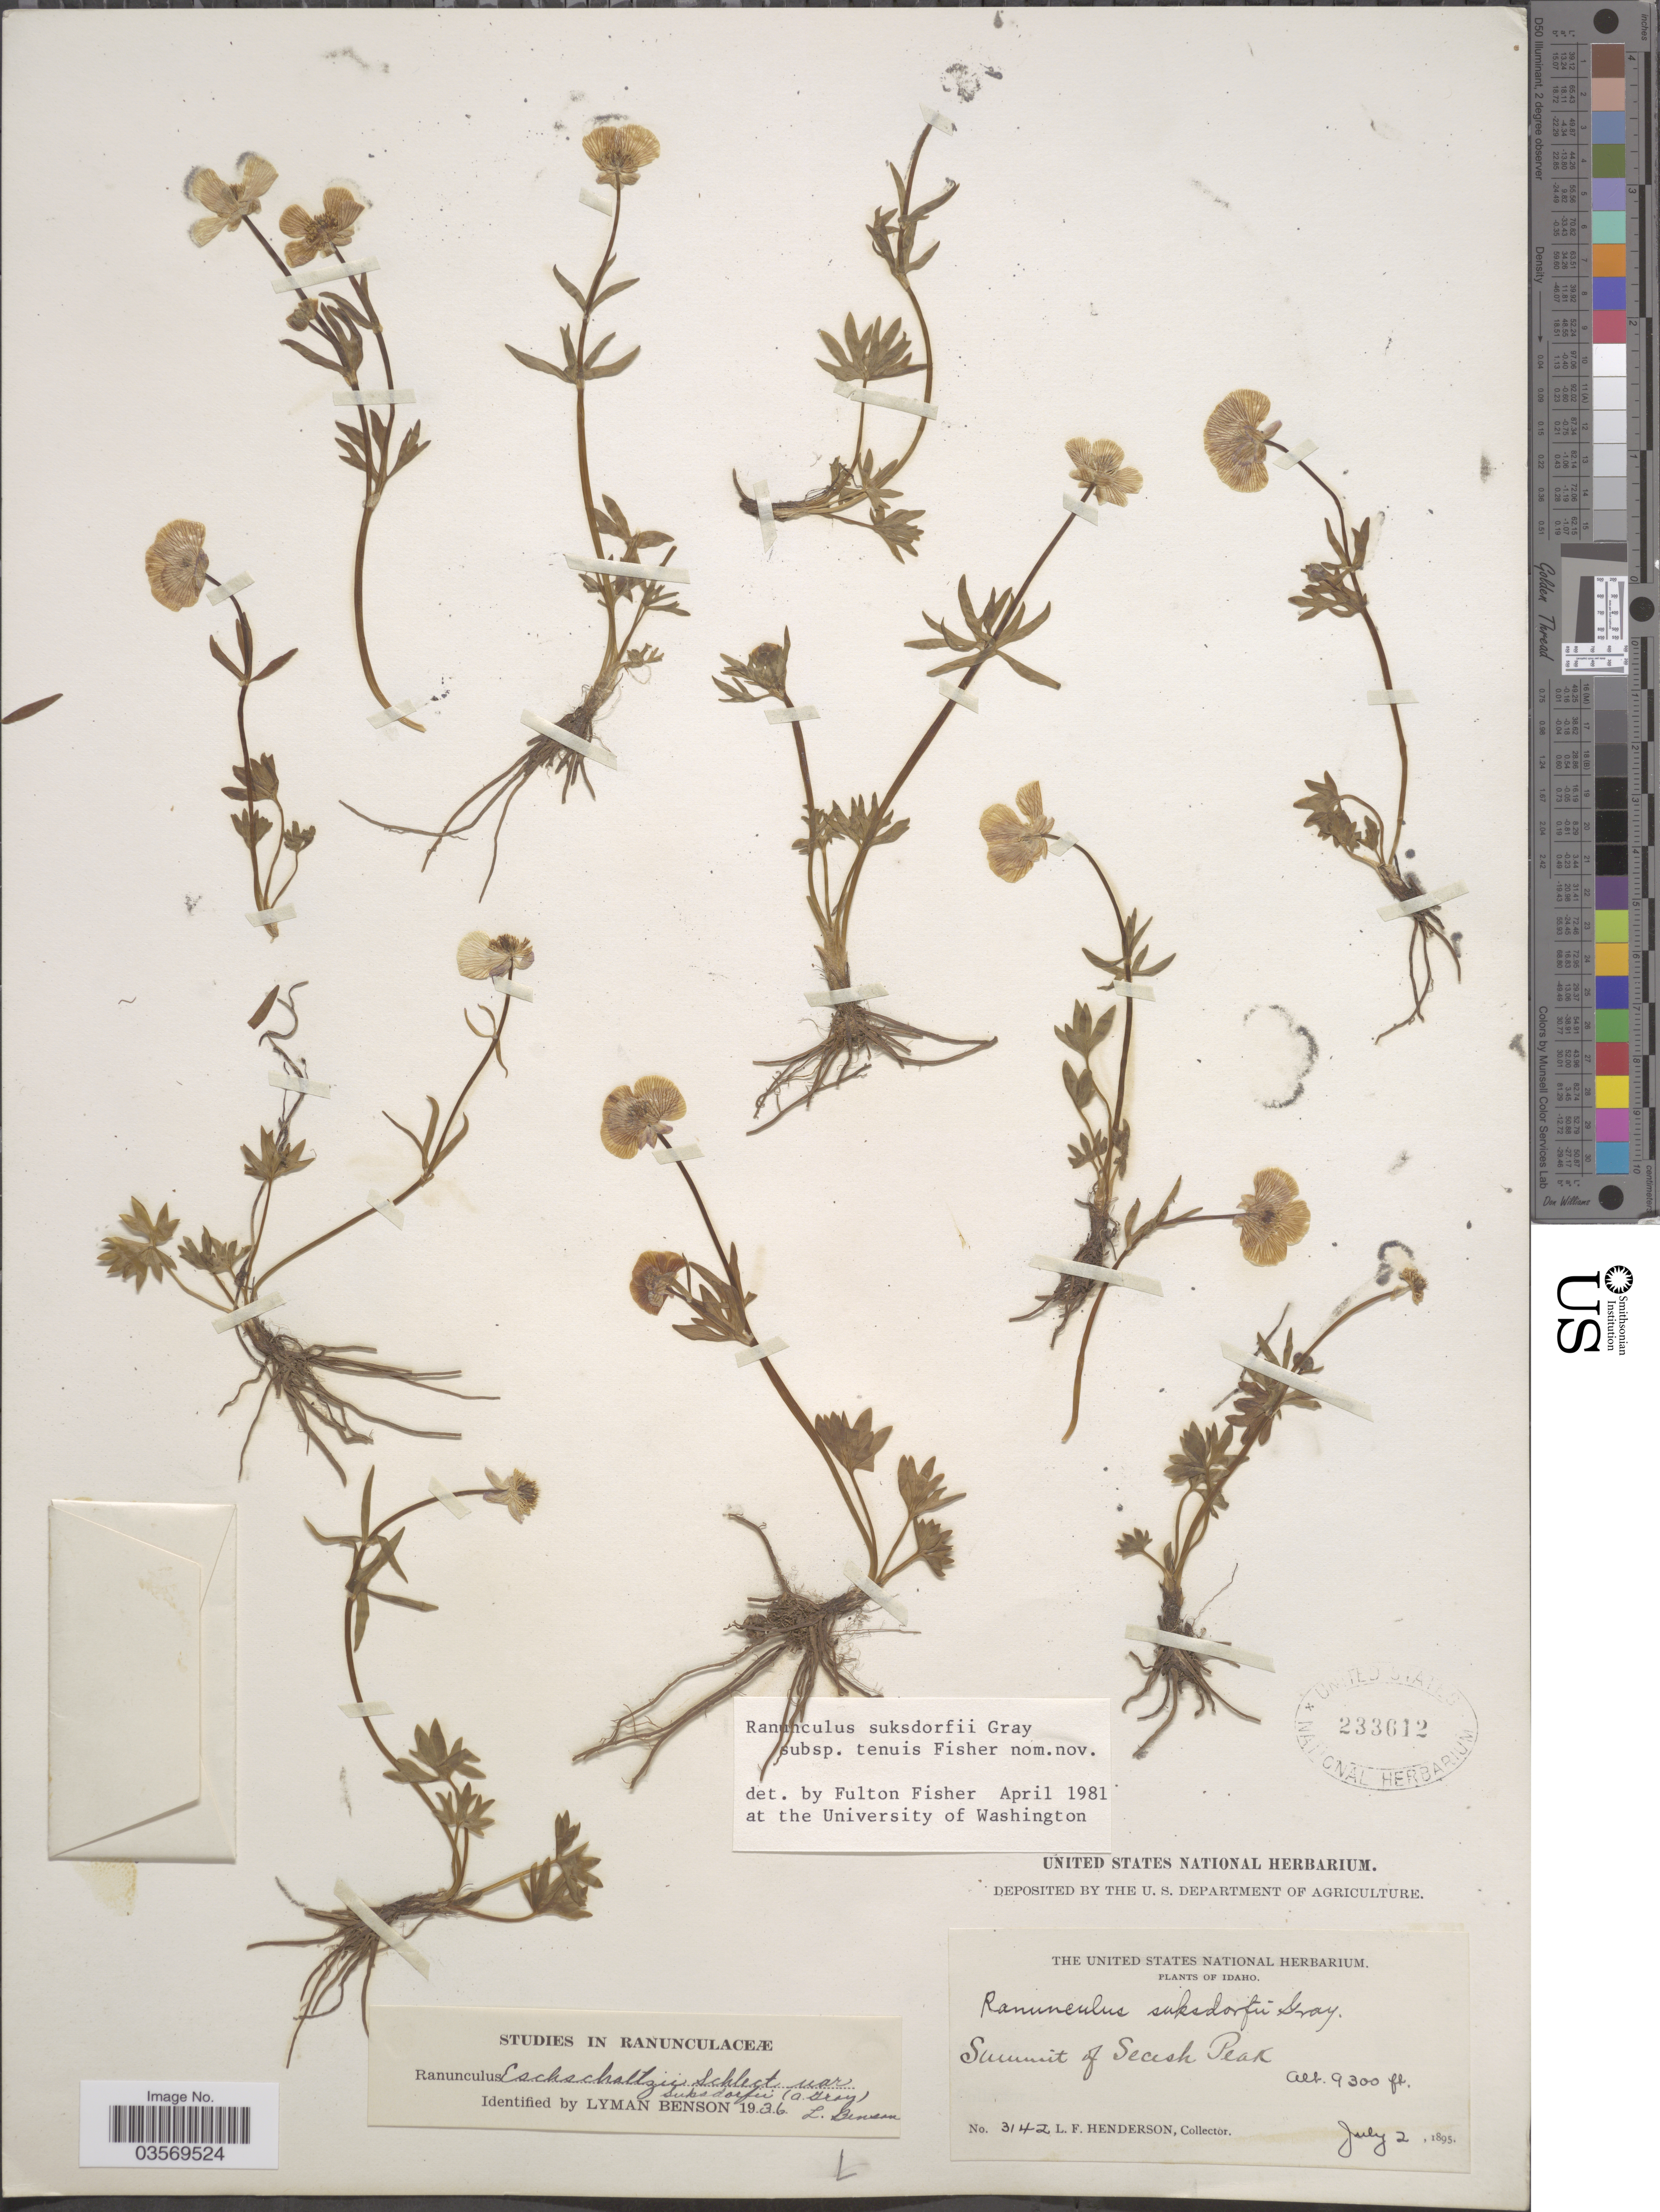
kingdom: Plantae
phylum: Tracheophyta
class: Magnoliopsida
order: Ranunculales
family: Ranunculaceae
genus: Ranunculus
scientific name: Ranunculus suksdorfii subsp. tenuis F.J.F. Fisher, nom. nov. ined.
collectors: L. Henderson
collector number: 3142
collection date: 1895-07-02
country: United States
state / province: Idaho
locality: Summit of Secesh Peak.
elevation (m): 2835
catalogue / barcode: US 233612